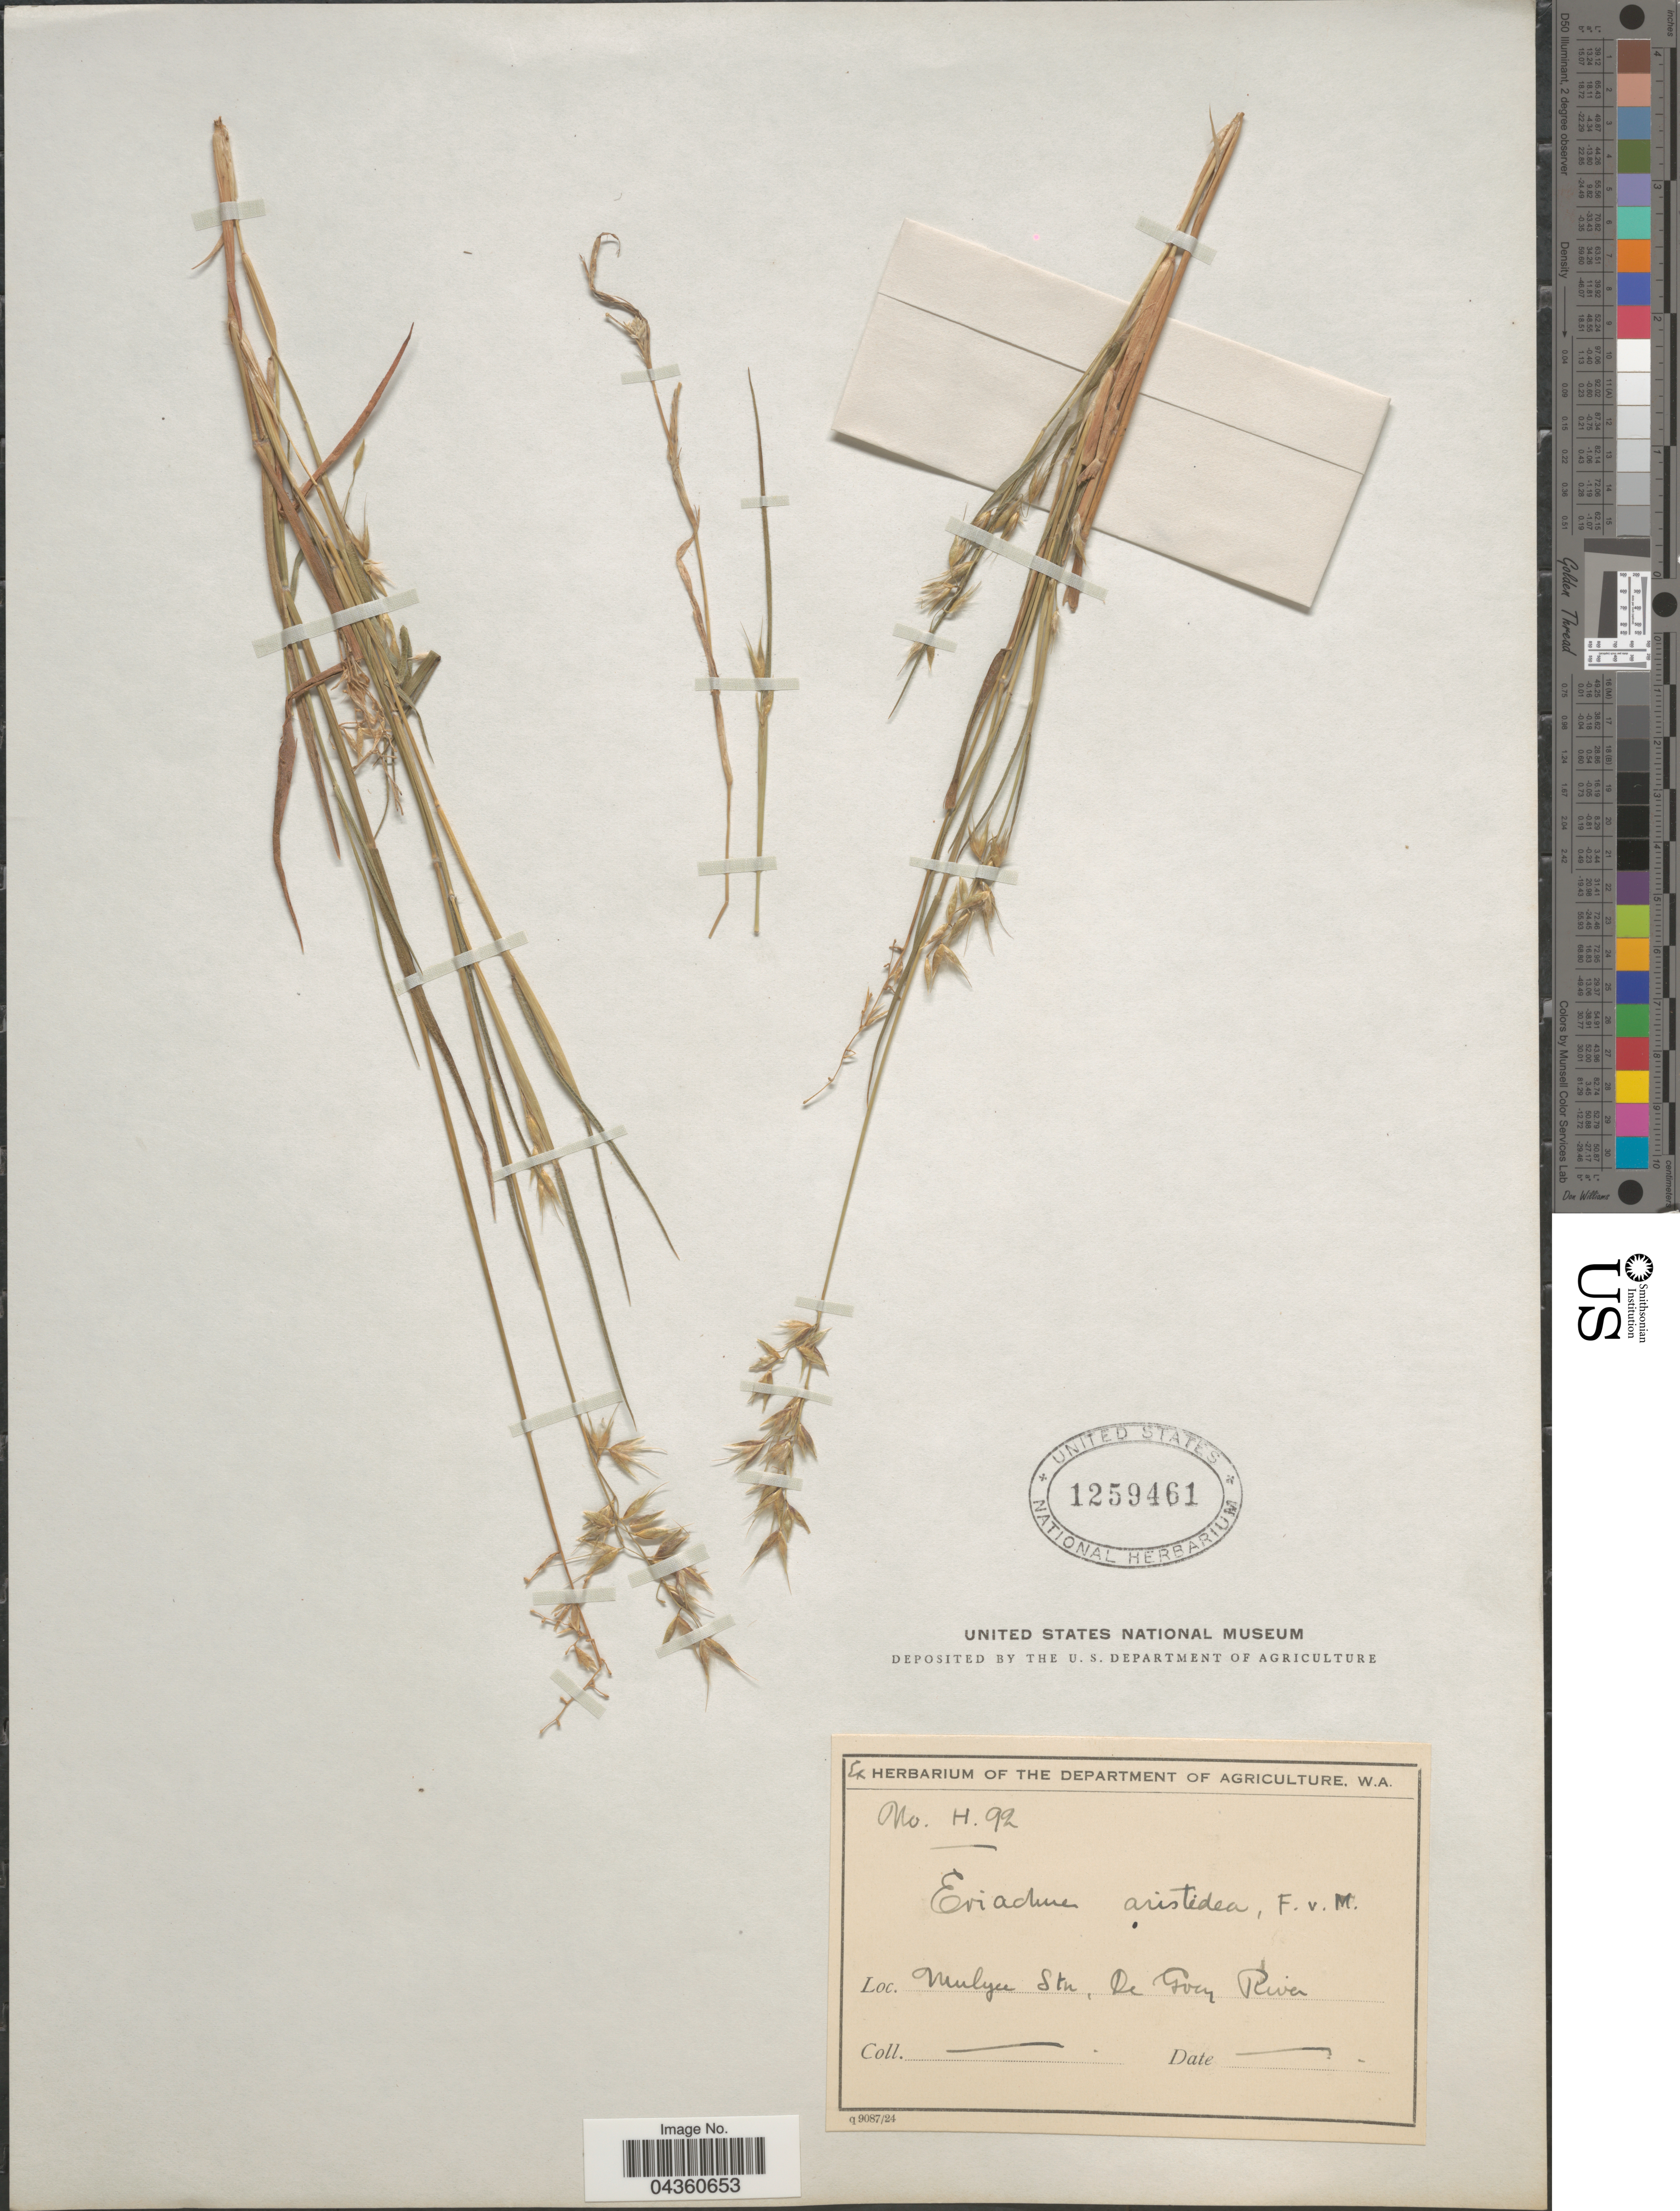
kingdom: Plantae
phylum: Tracheophyta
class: Liliopsida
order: Poales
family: Poaceae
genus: Eriachne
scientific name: Eriachne aristidea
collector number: H. 92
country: Australia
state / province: Western Australia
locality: Mulyee Stn, De Grey River.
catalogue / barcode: US 1259461